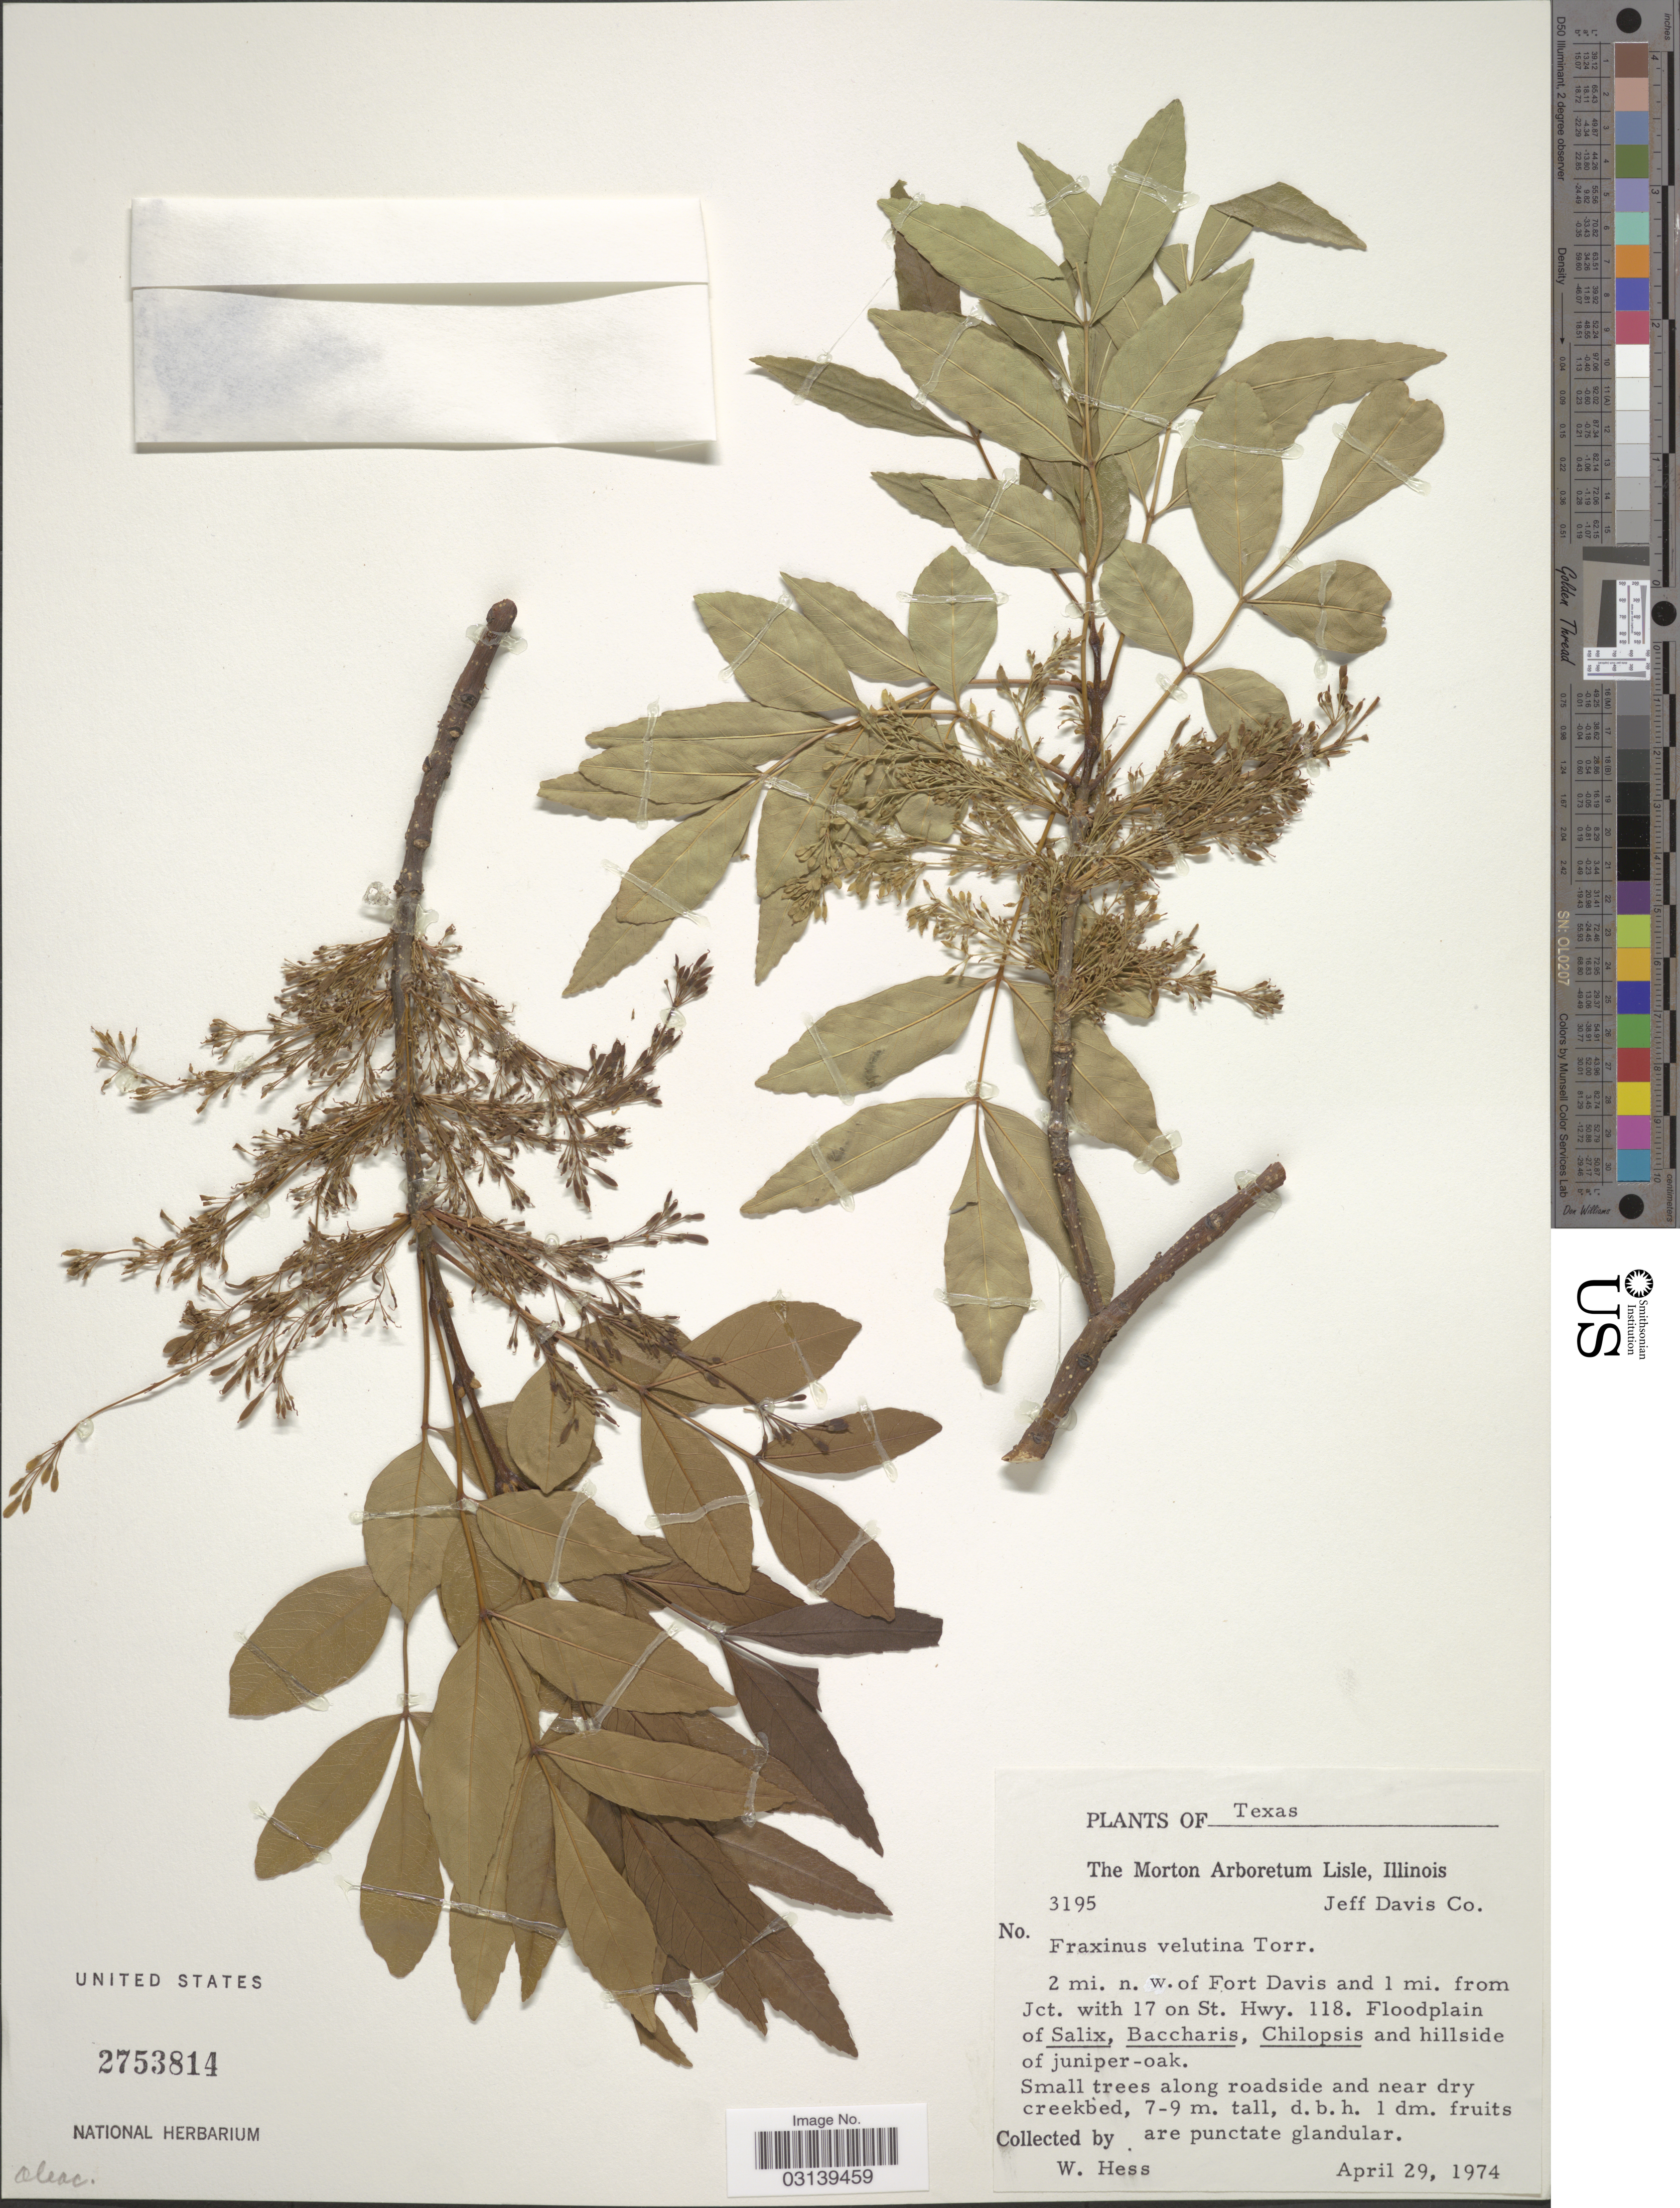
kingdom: Plantae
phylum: Tracheophyta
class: Magnoliopsida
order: Lamiales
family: Oleaceae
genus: Fraxinus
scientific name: Fraxinus velutina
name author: Torr.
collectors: W. Hess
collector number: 3195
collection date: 1974-04-29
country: United States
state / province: Texas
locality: Jeff Davis Co., 2 mi. n. w. of Fort Davis and 1 mi. from Jct. with 17 on St. Hwy. 118.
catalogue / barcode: US 2753814